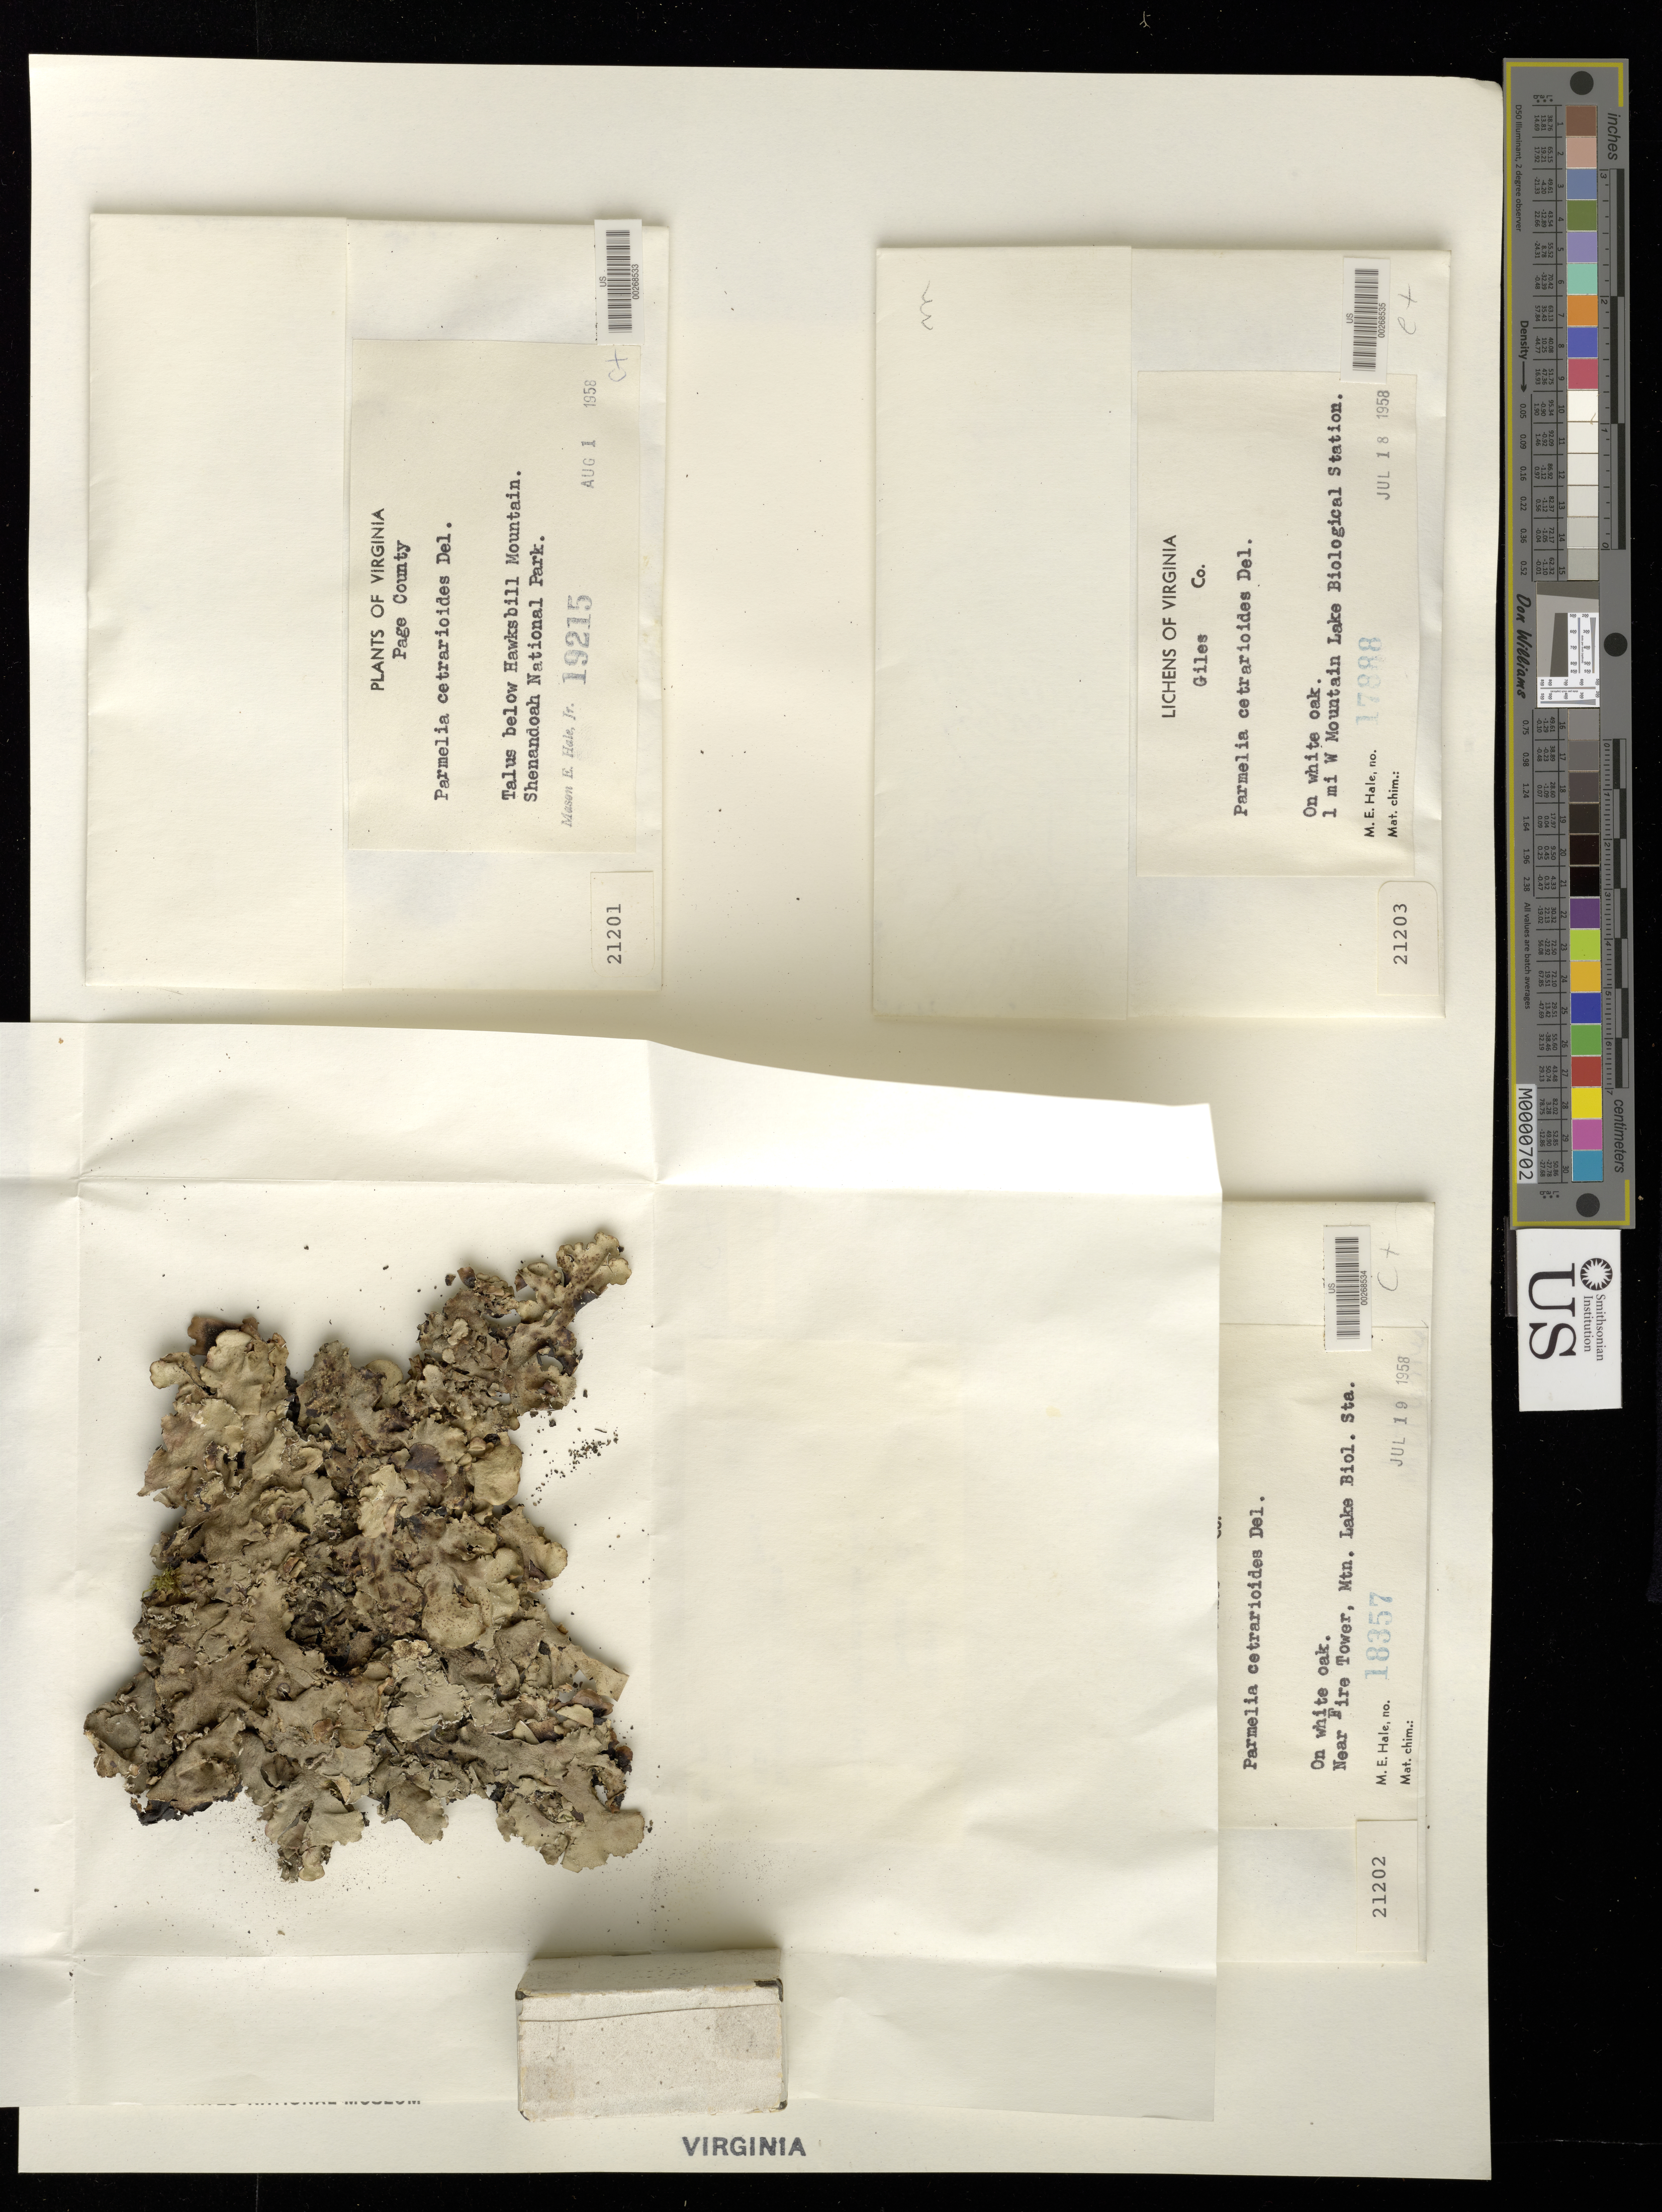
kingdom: Fungi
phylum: Ascomycota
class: Lecanoromycetes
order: Lecanorales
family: Parmeliaceae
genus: Cetrelia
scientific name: Cetrelia olivetorum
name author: (Nyl.) W.L. Culb. & C.F. Culb.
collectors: M. Hale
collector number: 17768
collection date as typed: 18 Jul 1958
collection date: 1958-07-18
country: United States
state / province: Virginia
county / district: Bedford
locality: Mile 77, blue ridge pkwy